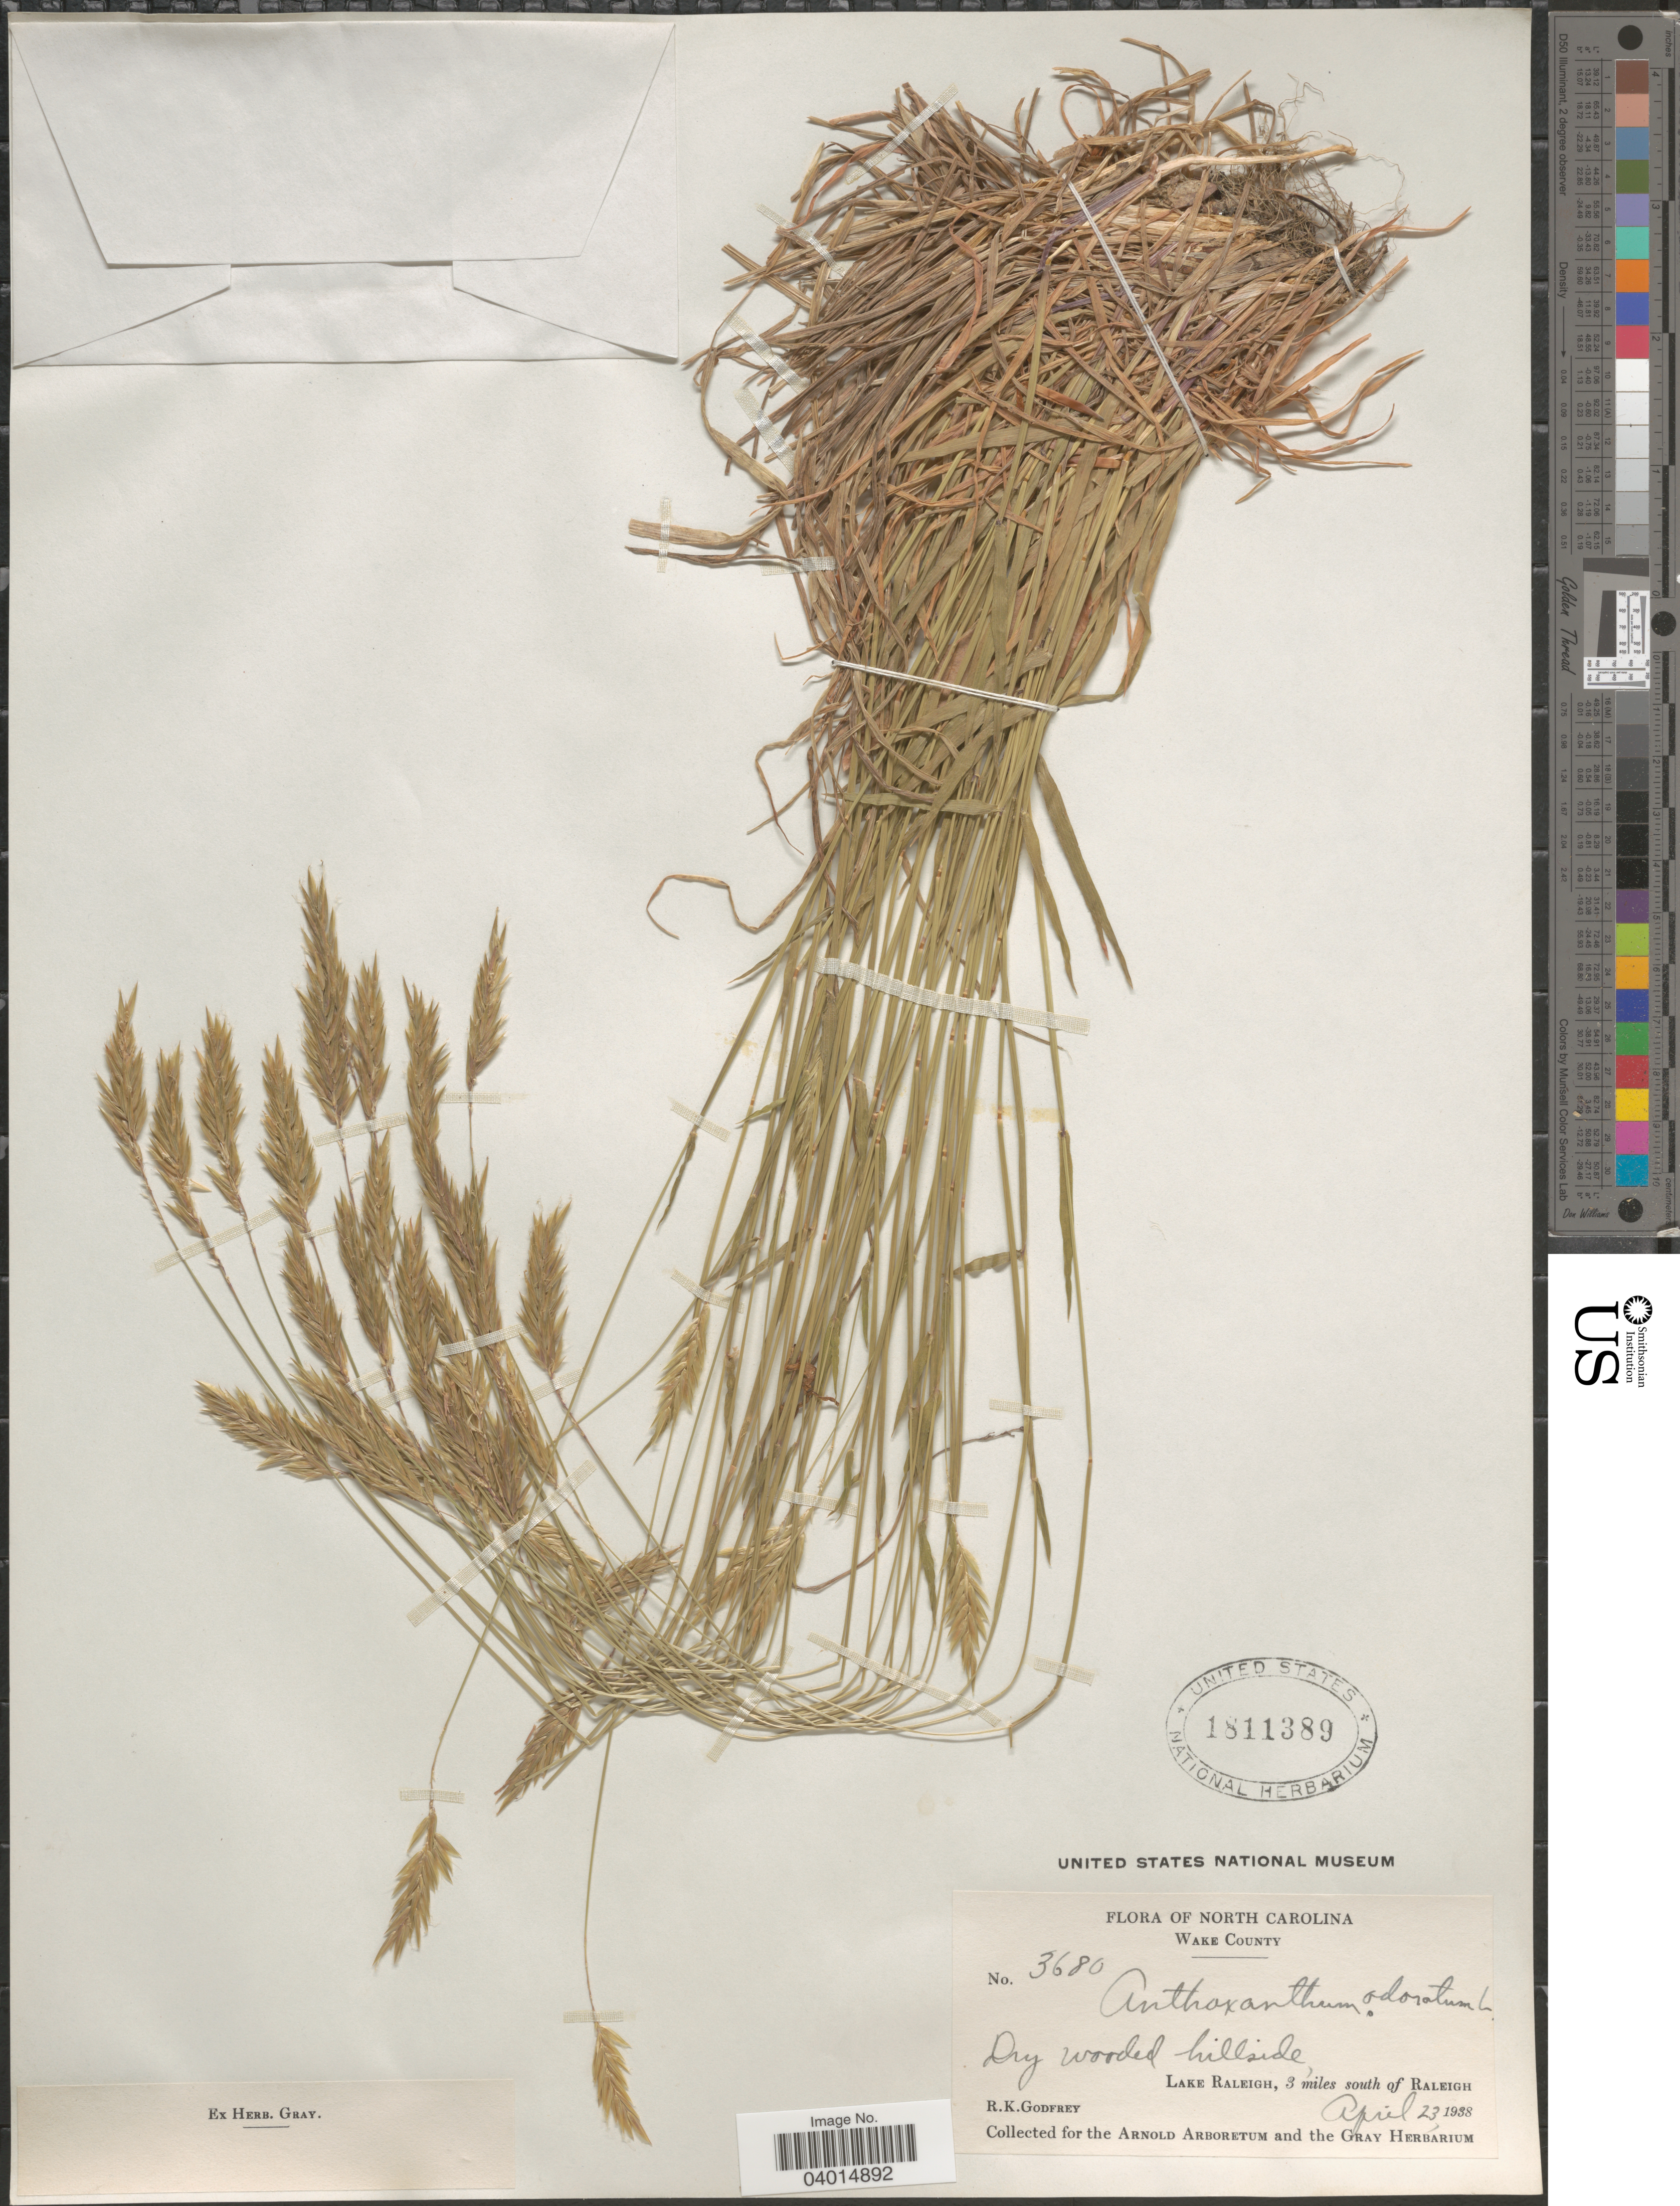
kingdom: Plantae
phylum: Tracheophyta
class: Liliopsida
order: Poales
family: Poaceae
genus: Anthoxanthum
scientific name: Anthoxanthum odoratum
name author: L.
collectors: R. K. Godfrey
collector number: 3680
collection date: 1938-04-23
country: United States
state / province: North Carolina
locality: Wake County. Dry wooded hillside, Lake Raleigh, 3 miles south of Raleigh.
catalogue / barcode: US 1811389